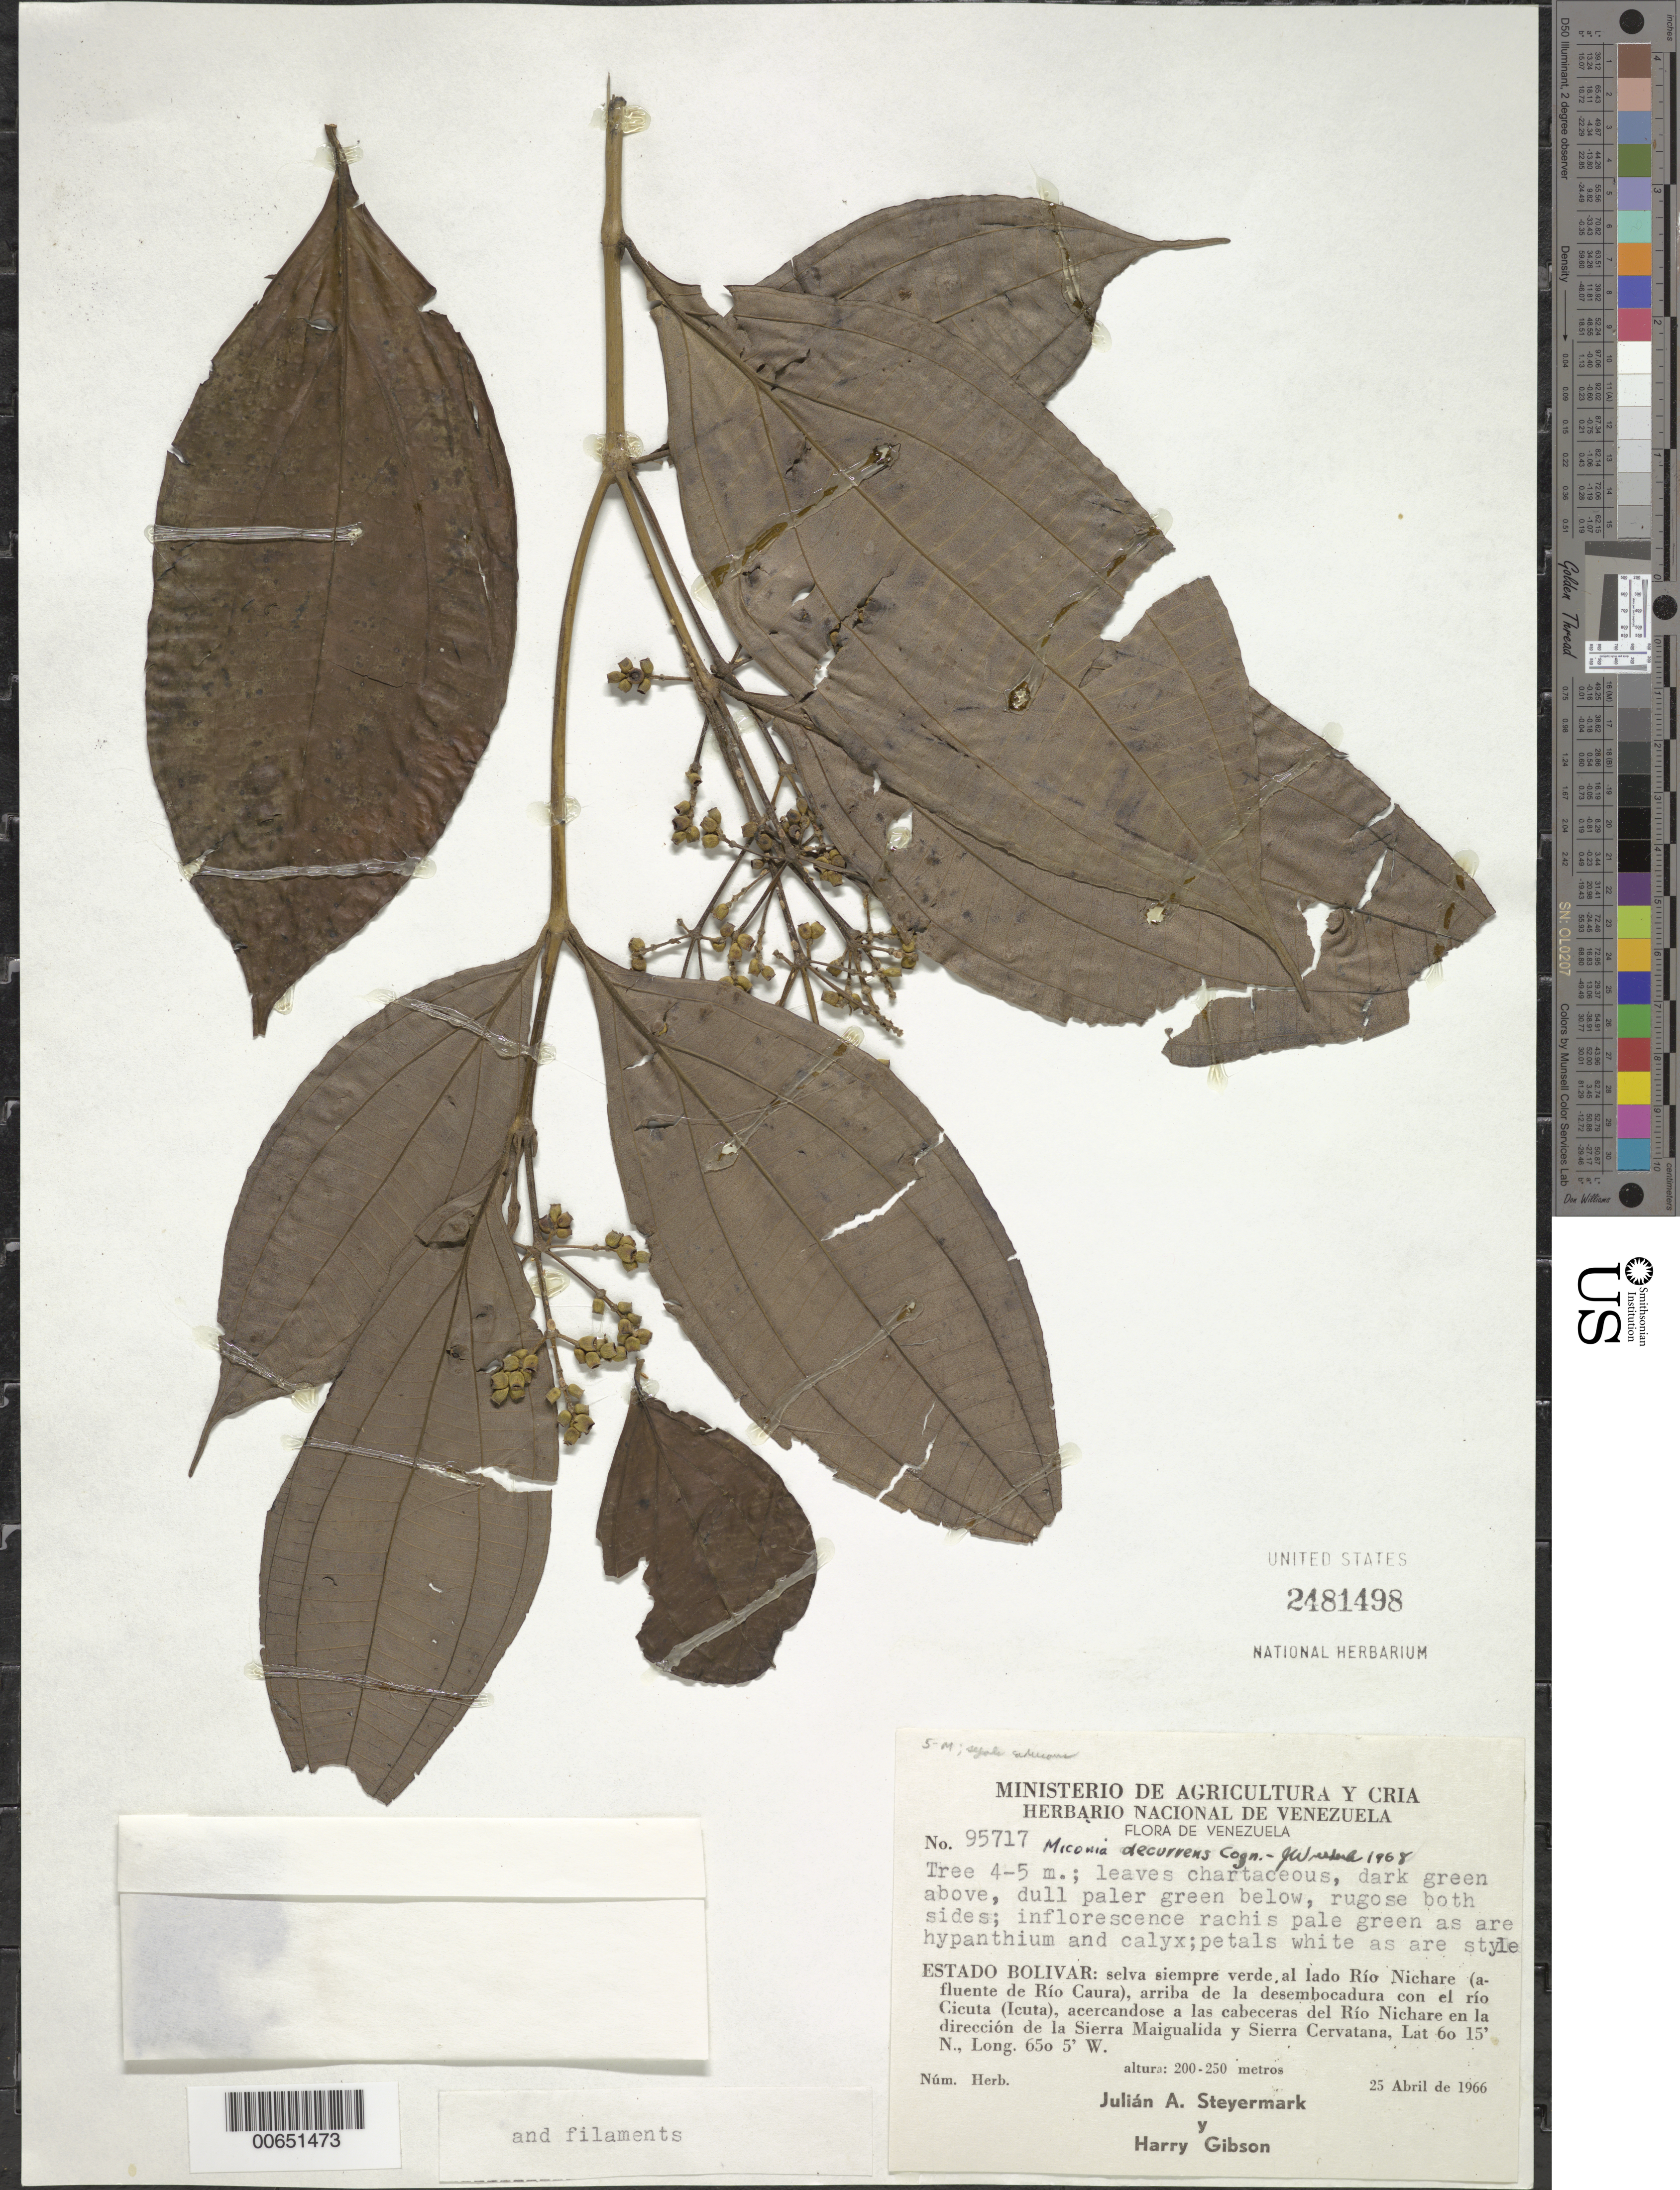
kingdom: Plantae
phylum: Tracheophyta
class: Magnoliopsida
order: Myrtales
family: Melastomataceae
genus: Miconia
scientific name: Miconia decurrens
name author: Cogn.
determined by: Wurdack, John J., (US), US (UNITED STATES)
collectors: J. Steyermark & H. Gibson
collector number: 95717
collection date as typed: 25-Apr-66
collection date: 1966-04-25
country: Venezuela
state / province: Bolívar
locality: Río Nichare, near mouth of Río Cicuta, acercandose a las cabeceras del Río Nichare en la direccion de la Sierra Maigualida y Sierra Cervatana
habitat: Evergreen forest along river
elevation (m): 200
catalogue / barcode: US 2481498